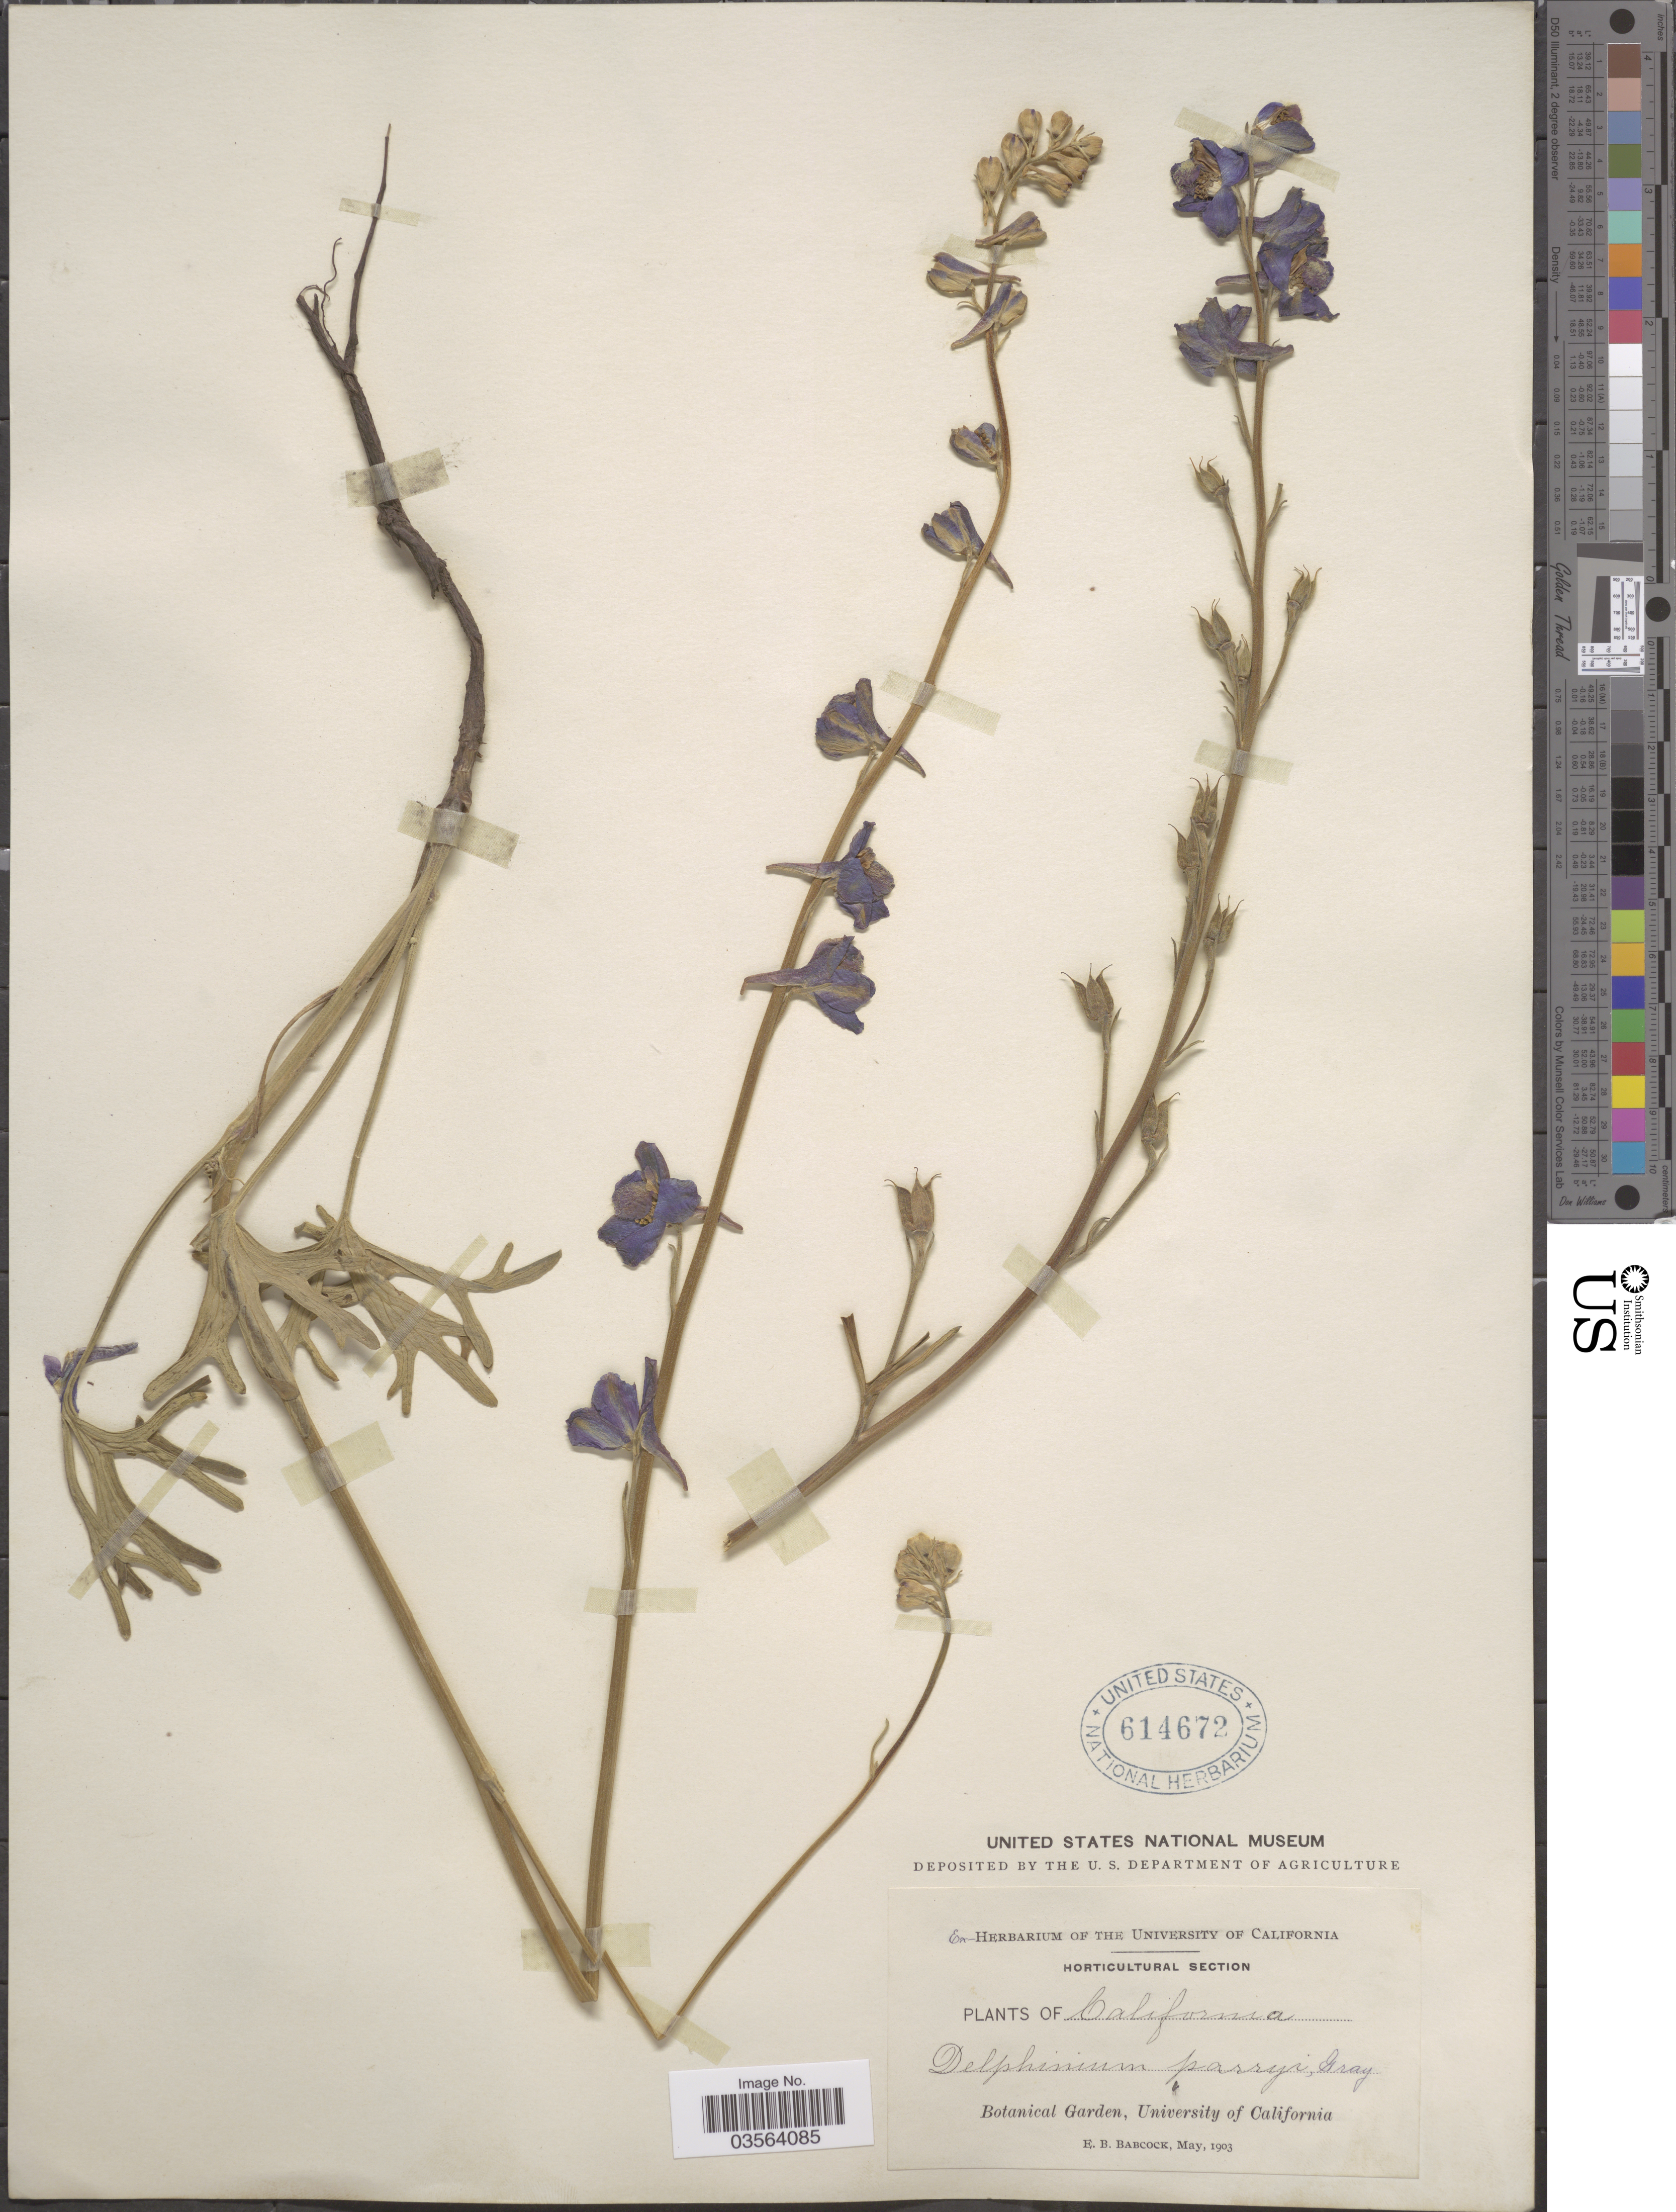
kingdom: Plantae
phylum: Tracheophyta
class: Magnoliopsida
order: Ranunculales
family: Ranunculaceae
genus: Delphinium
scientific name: Delphinium parryi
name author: A. Gray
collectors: E. B. Babcock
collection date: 1903-05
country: United States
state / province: California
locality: Botanical Garden, University of California.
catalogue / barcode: US 614672